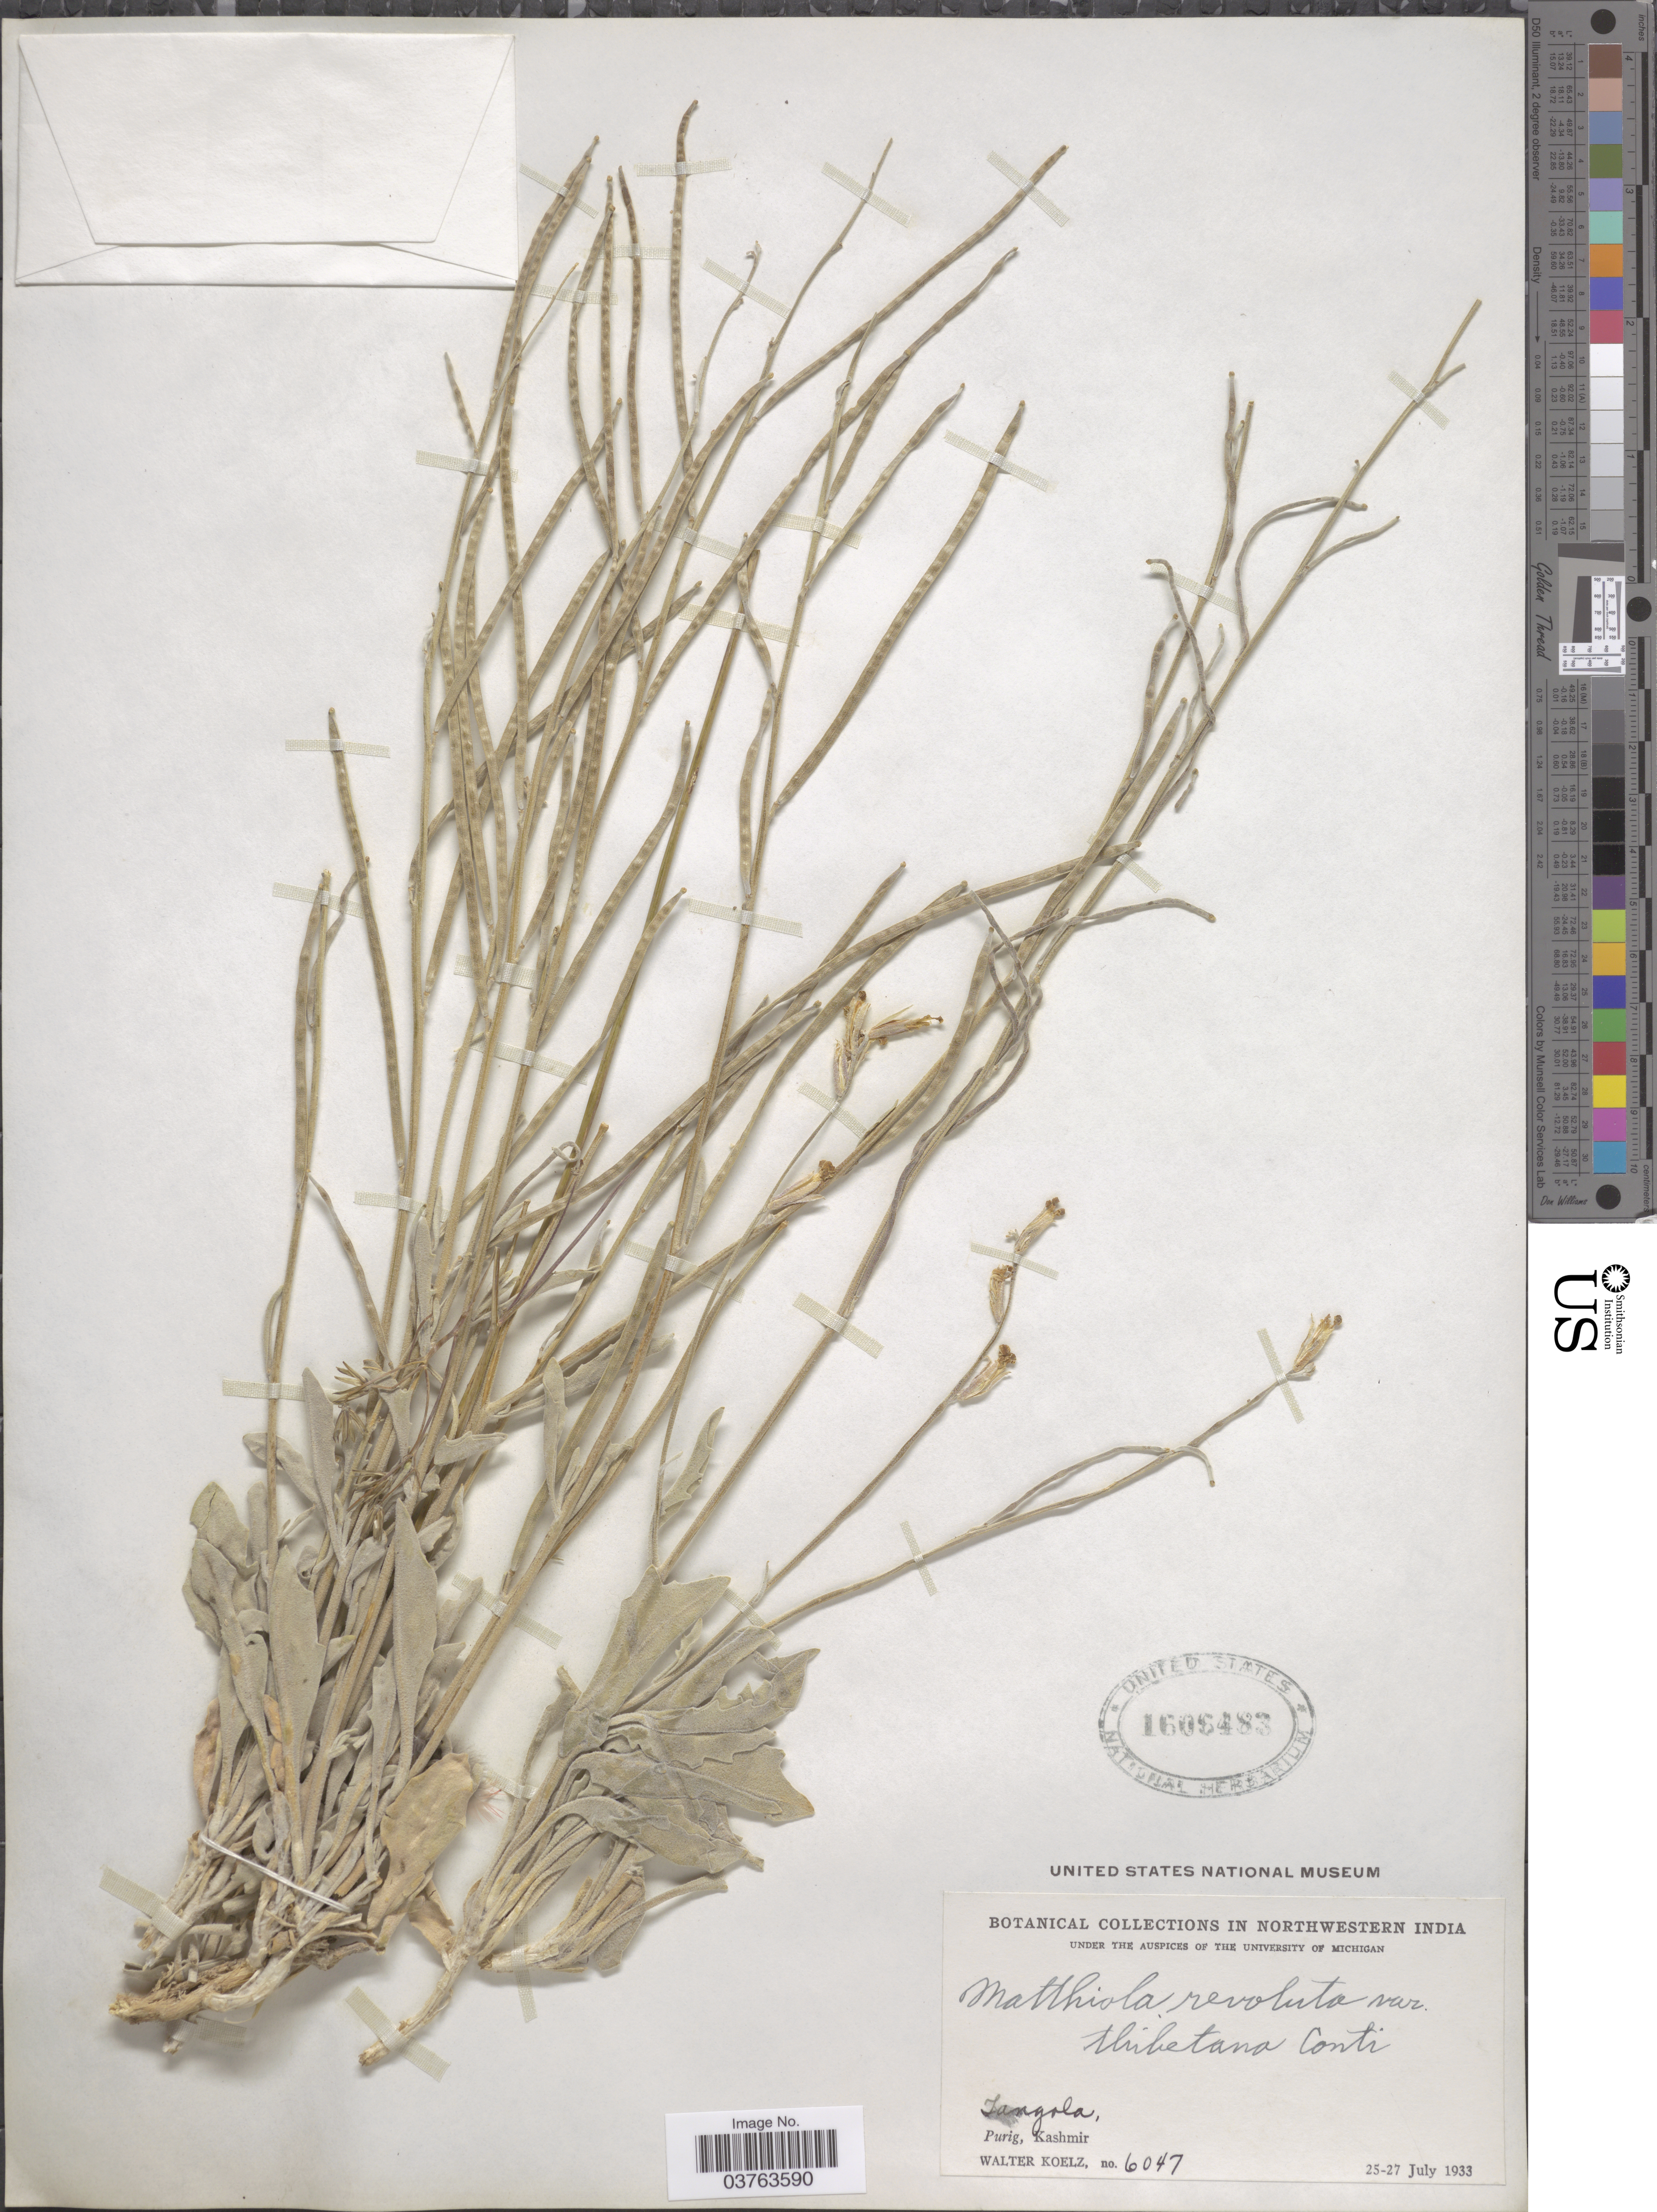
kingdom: Plantae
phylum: Tracheophyta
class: Magnoliopsida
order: Brassicales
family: Brassicaceae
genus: Matthiola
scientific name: Matthiola revoluta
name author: Bunge ex Boiss.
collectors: W. N. Koelz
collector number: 6047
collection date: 1933-07-25/1933-07-27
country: India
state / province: Jammu and Kashmir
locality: Northwestern India. Tangola, Purig, Kashmir.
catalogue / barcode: US 1606483